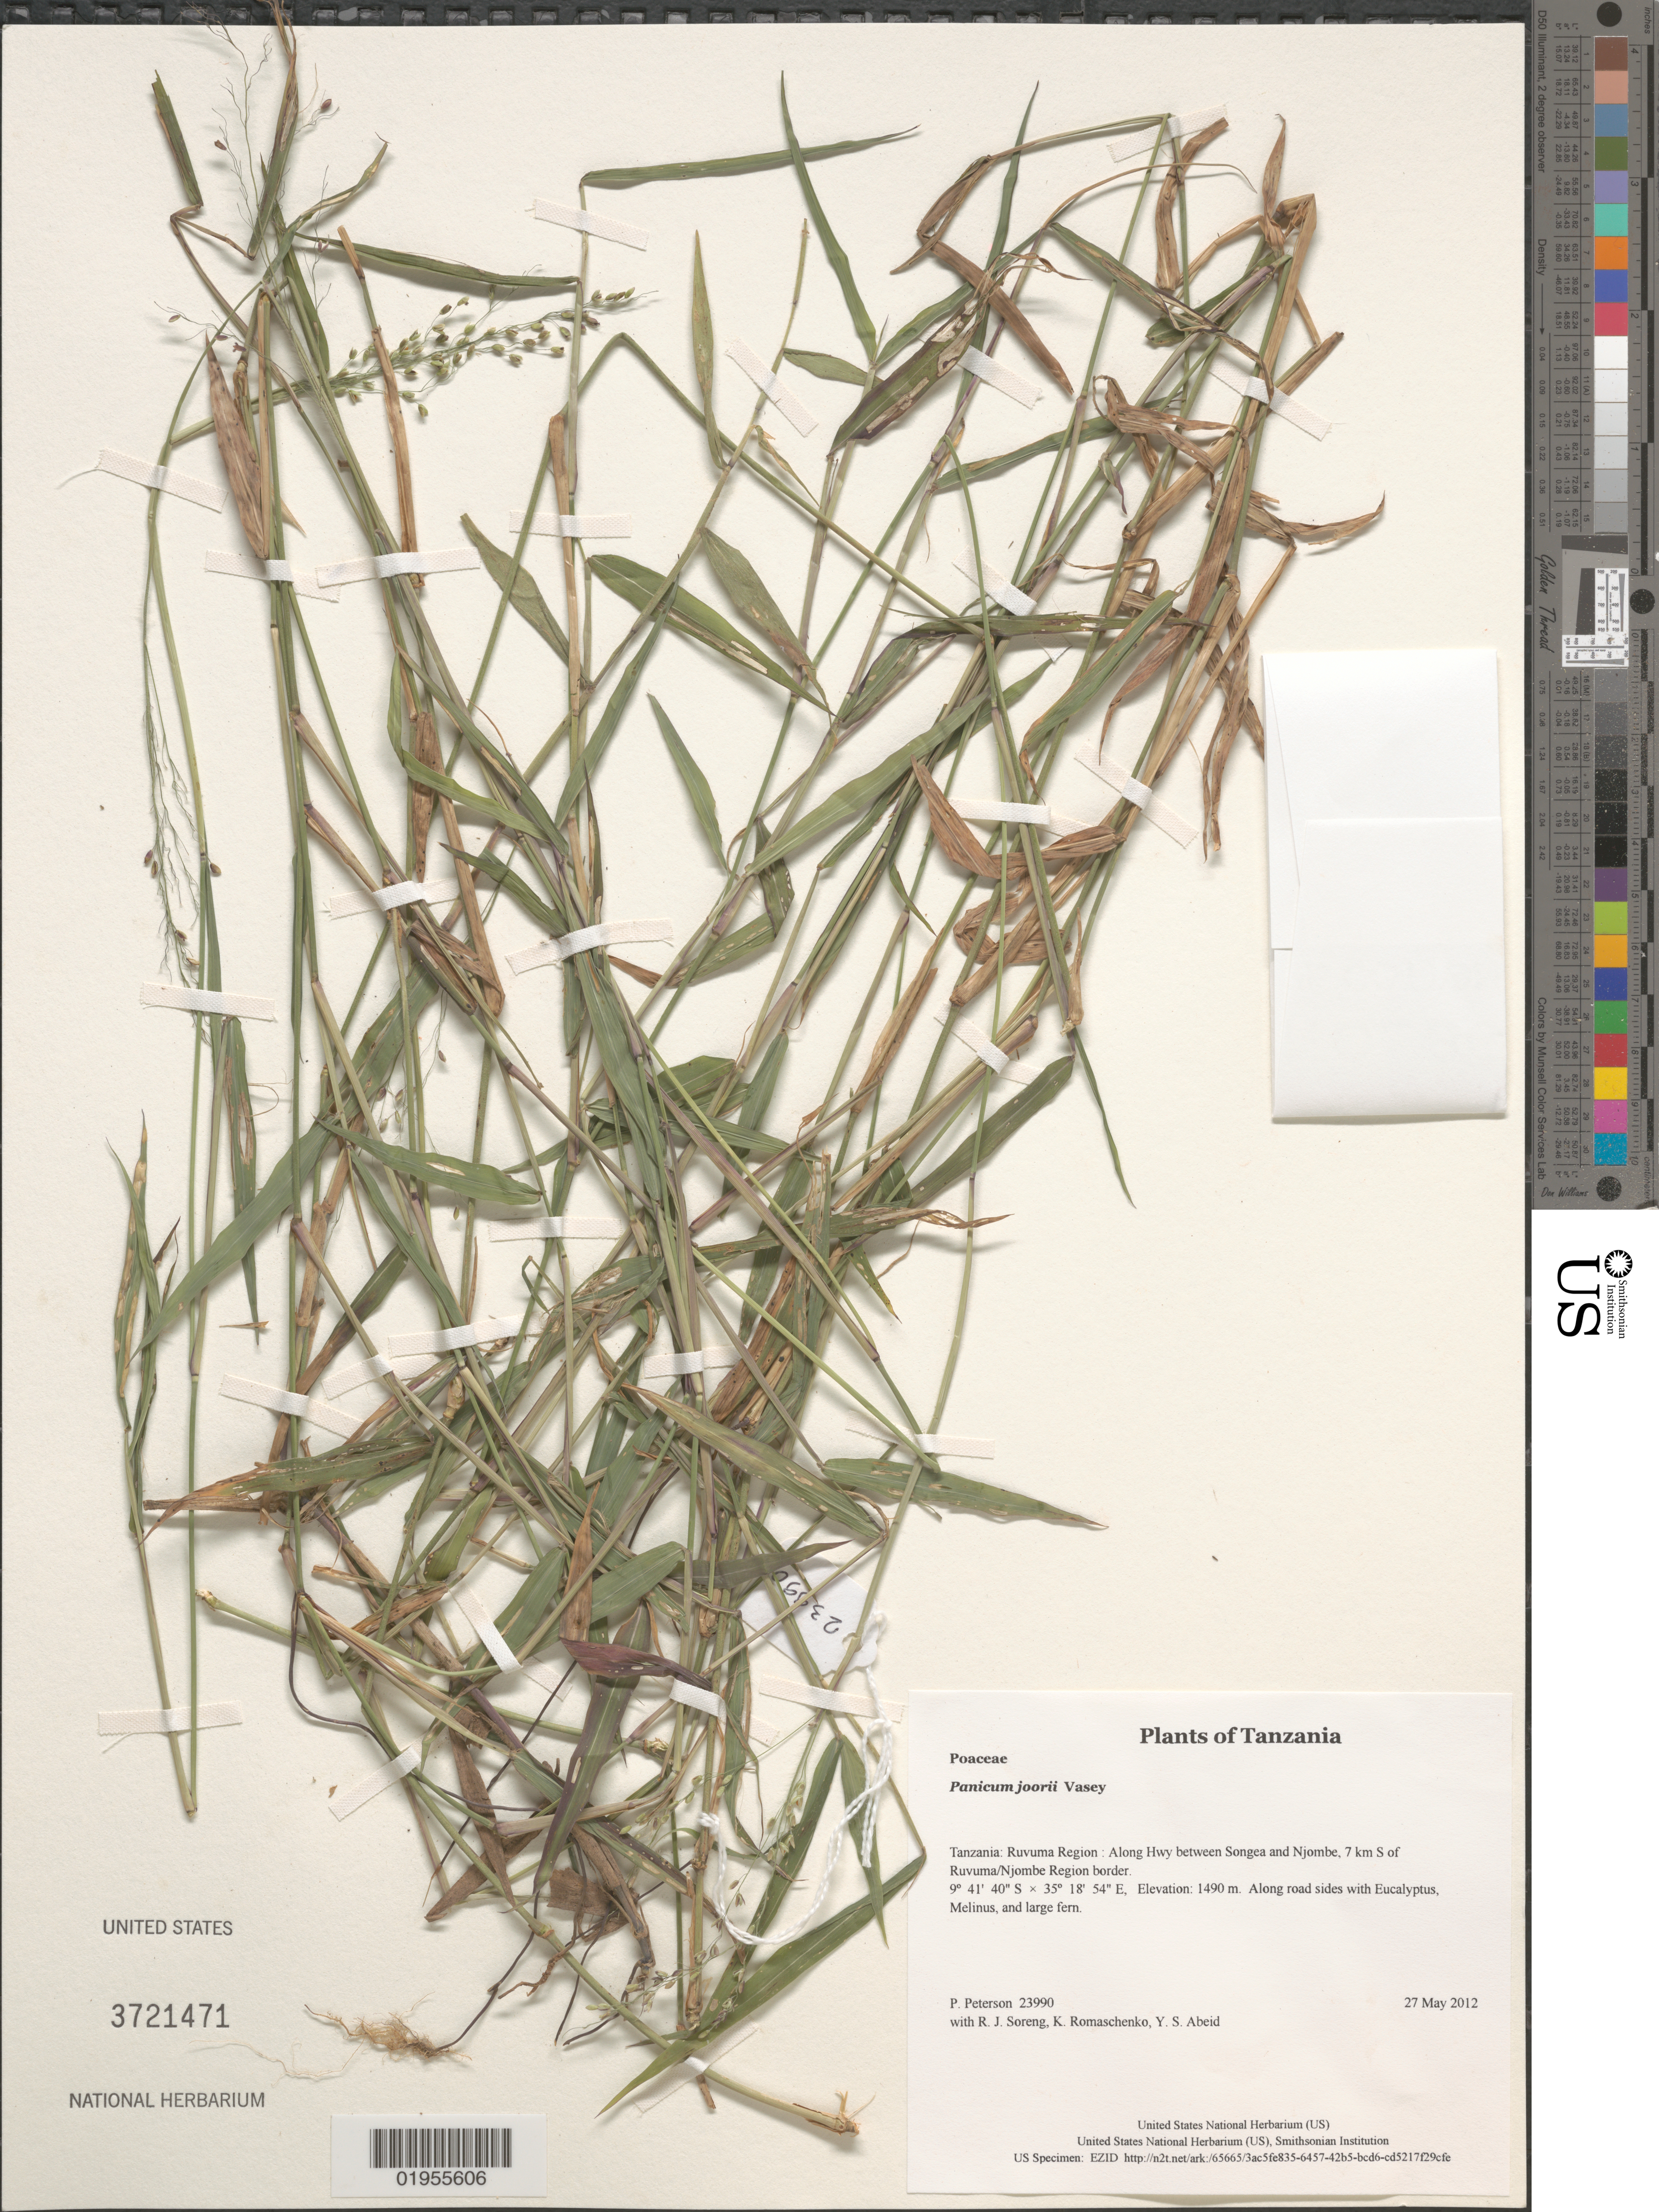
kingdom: Plantae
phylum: Tracheophyta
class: Liliopsida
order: Poales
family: Poaceae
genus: Panicum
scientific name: Panicum sp.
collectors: P. M. Peterson, R. J. Soreng, K. Romaschenko & Y. Abeid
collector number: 23990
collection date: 2012-05-27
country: Tanzania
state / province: Ruvuma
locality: Along Hwy between Songea and Njombe, 7 km S of Ruvuma/Njombe Region border.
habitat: Along road sides with Eucalyptus, Melinus, and large fern.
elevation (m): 1490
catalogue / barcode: US 3721471